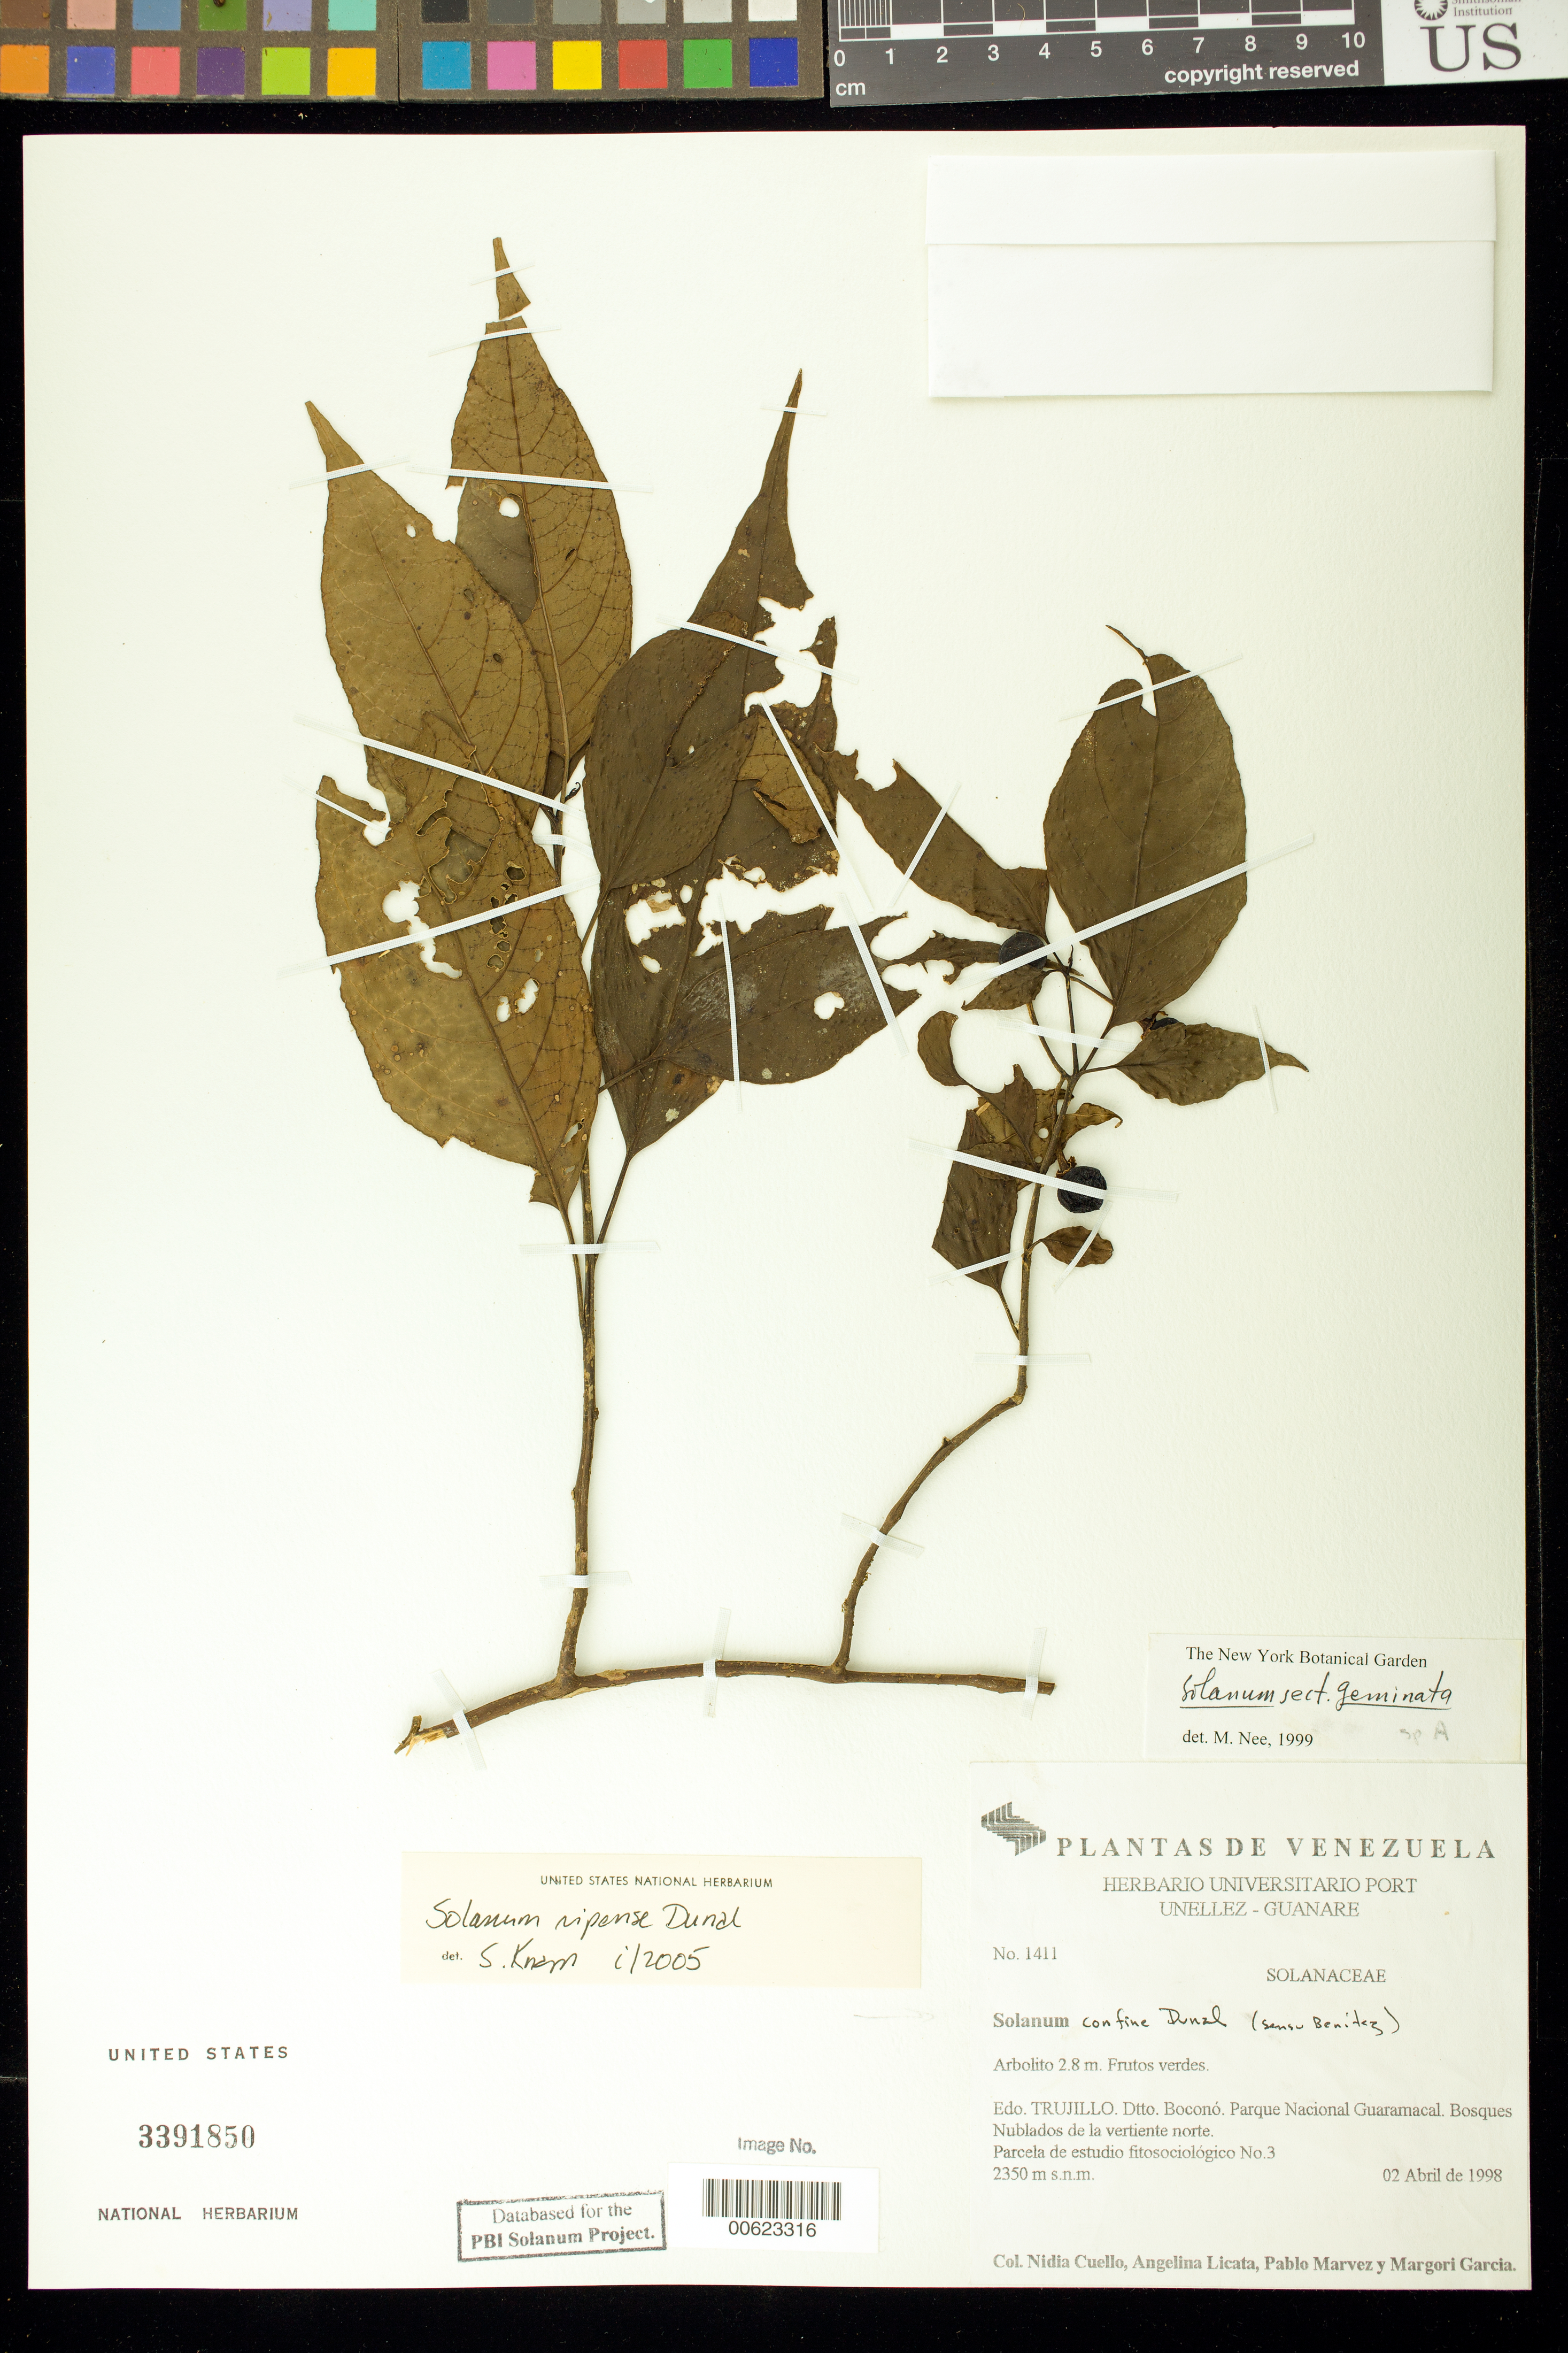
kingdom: Plantae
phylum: Tracheophyta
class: Magnoliopsida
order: Solanales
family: Solanaceae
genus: Solanum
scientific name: Solanum ripense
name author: Dunal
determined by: Knapp, M. S.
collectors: -. Mollendo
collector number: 1411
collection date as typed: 02 Apr 1998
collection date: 1998-04-02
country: Peru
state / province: Arequipa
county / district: Islay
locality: Quebrada Catarindo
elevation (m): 2350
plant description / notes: PORT, US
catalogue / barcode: US 3391850